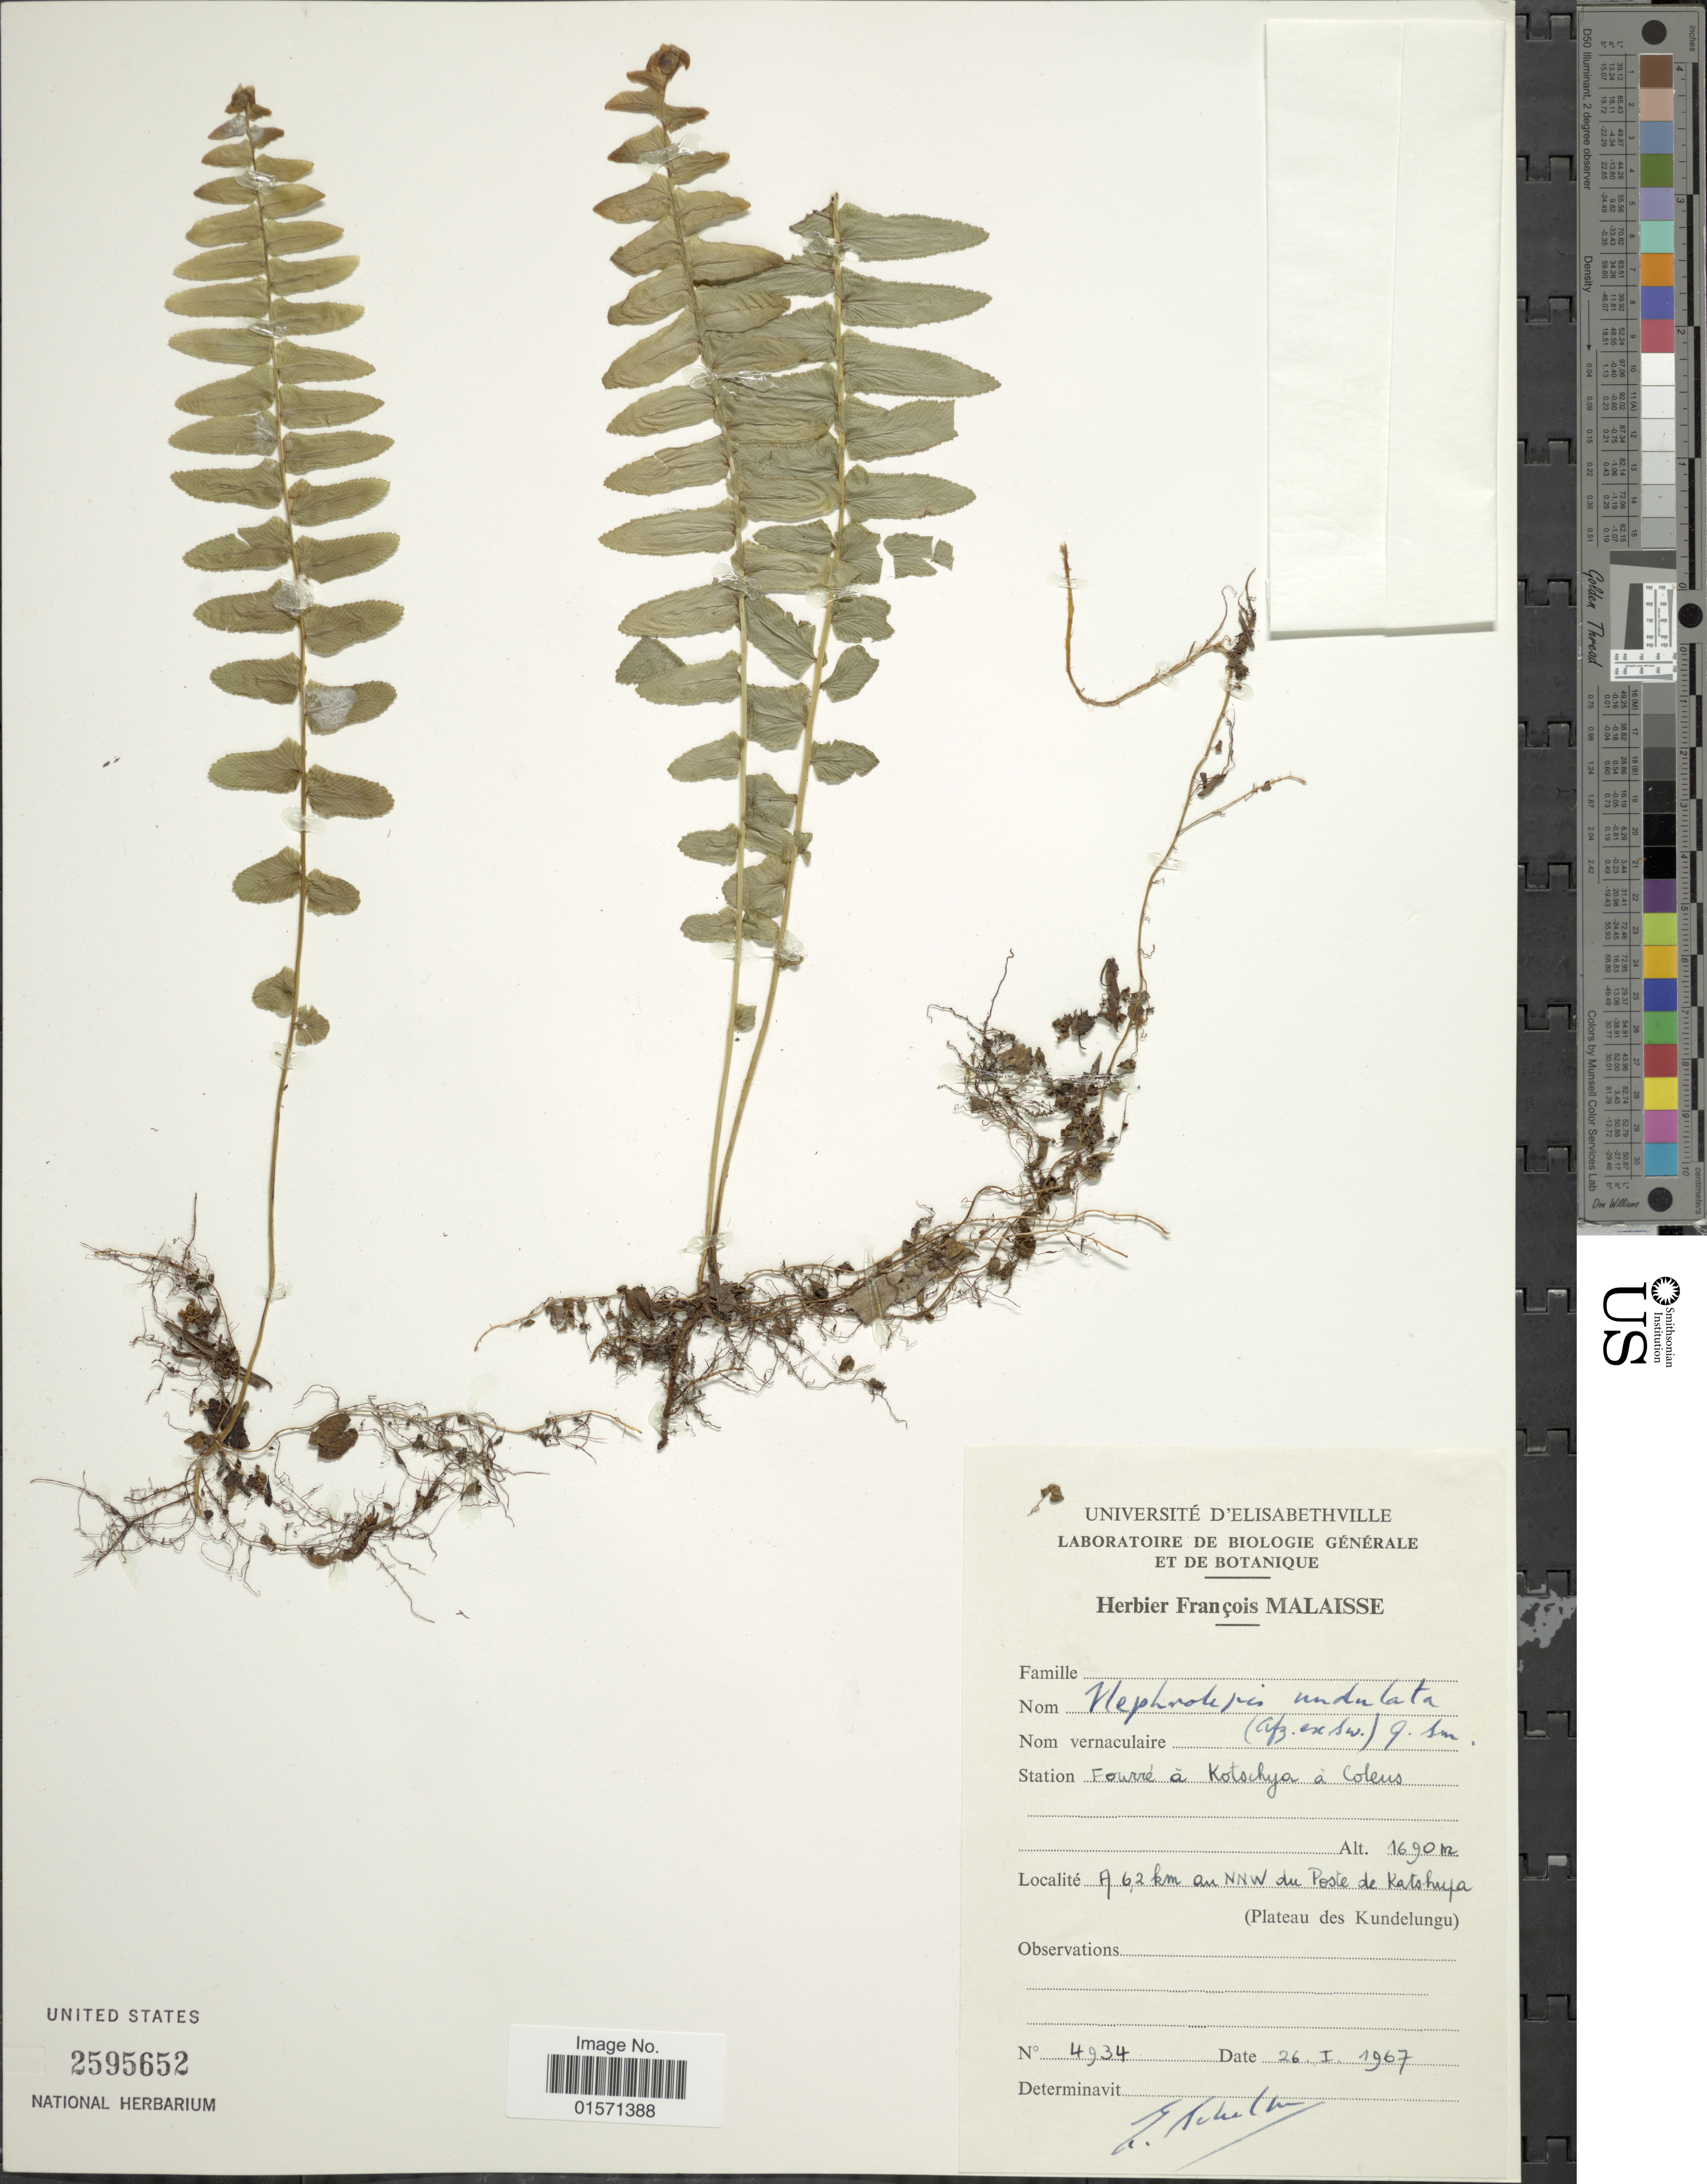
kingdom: Plantae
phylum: Tracheophyta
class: Polypodiopsida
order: Polypodiales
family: Nephrolepidaceae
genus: Nephrolepis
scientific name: Nephrolepis undulata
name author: J. Sm.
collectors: F. Malaisse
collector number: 4934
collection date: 1967-01-26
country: Congo, Democratic Republic of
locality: A 62 km an NNW du Poste de Katshugfa (Plateau des Kundelungu). Fowire Kotschya a Coleus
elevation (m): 1950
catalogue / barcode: US 2595652